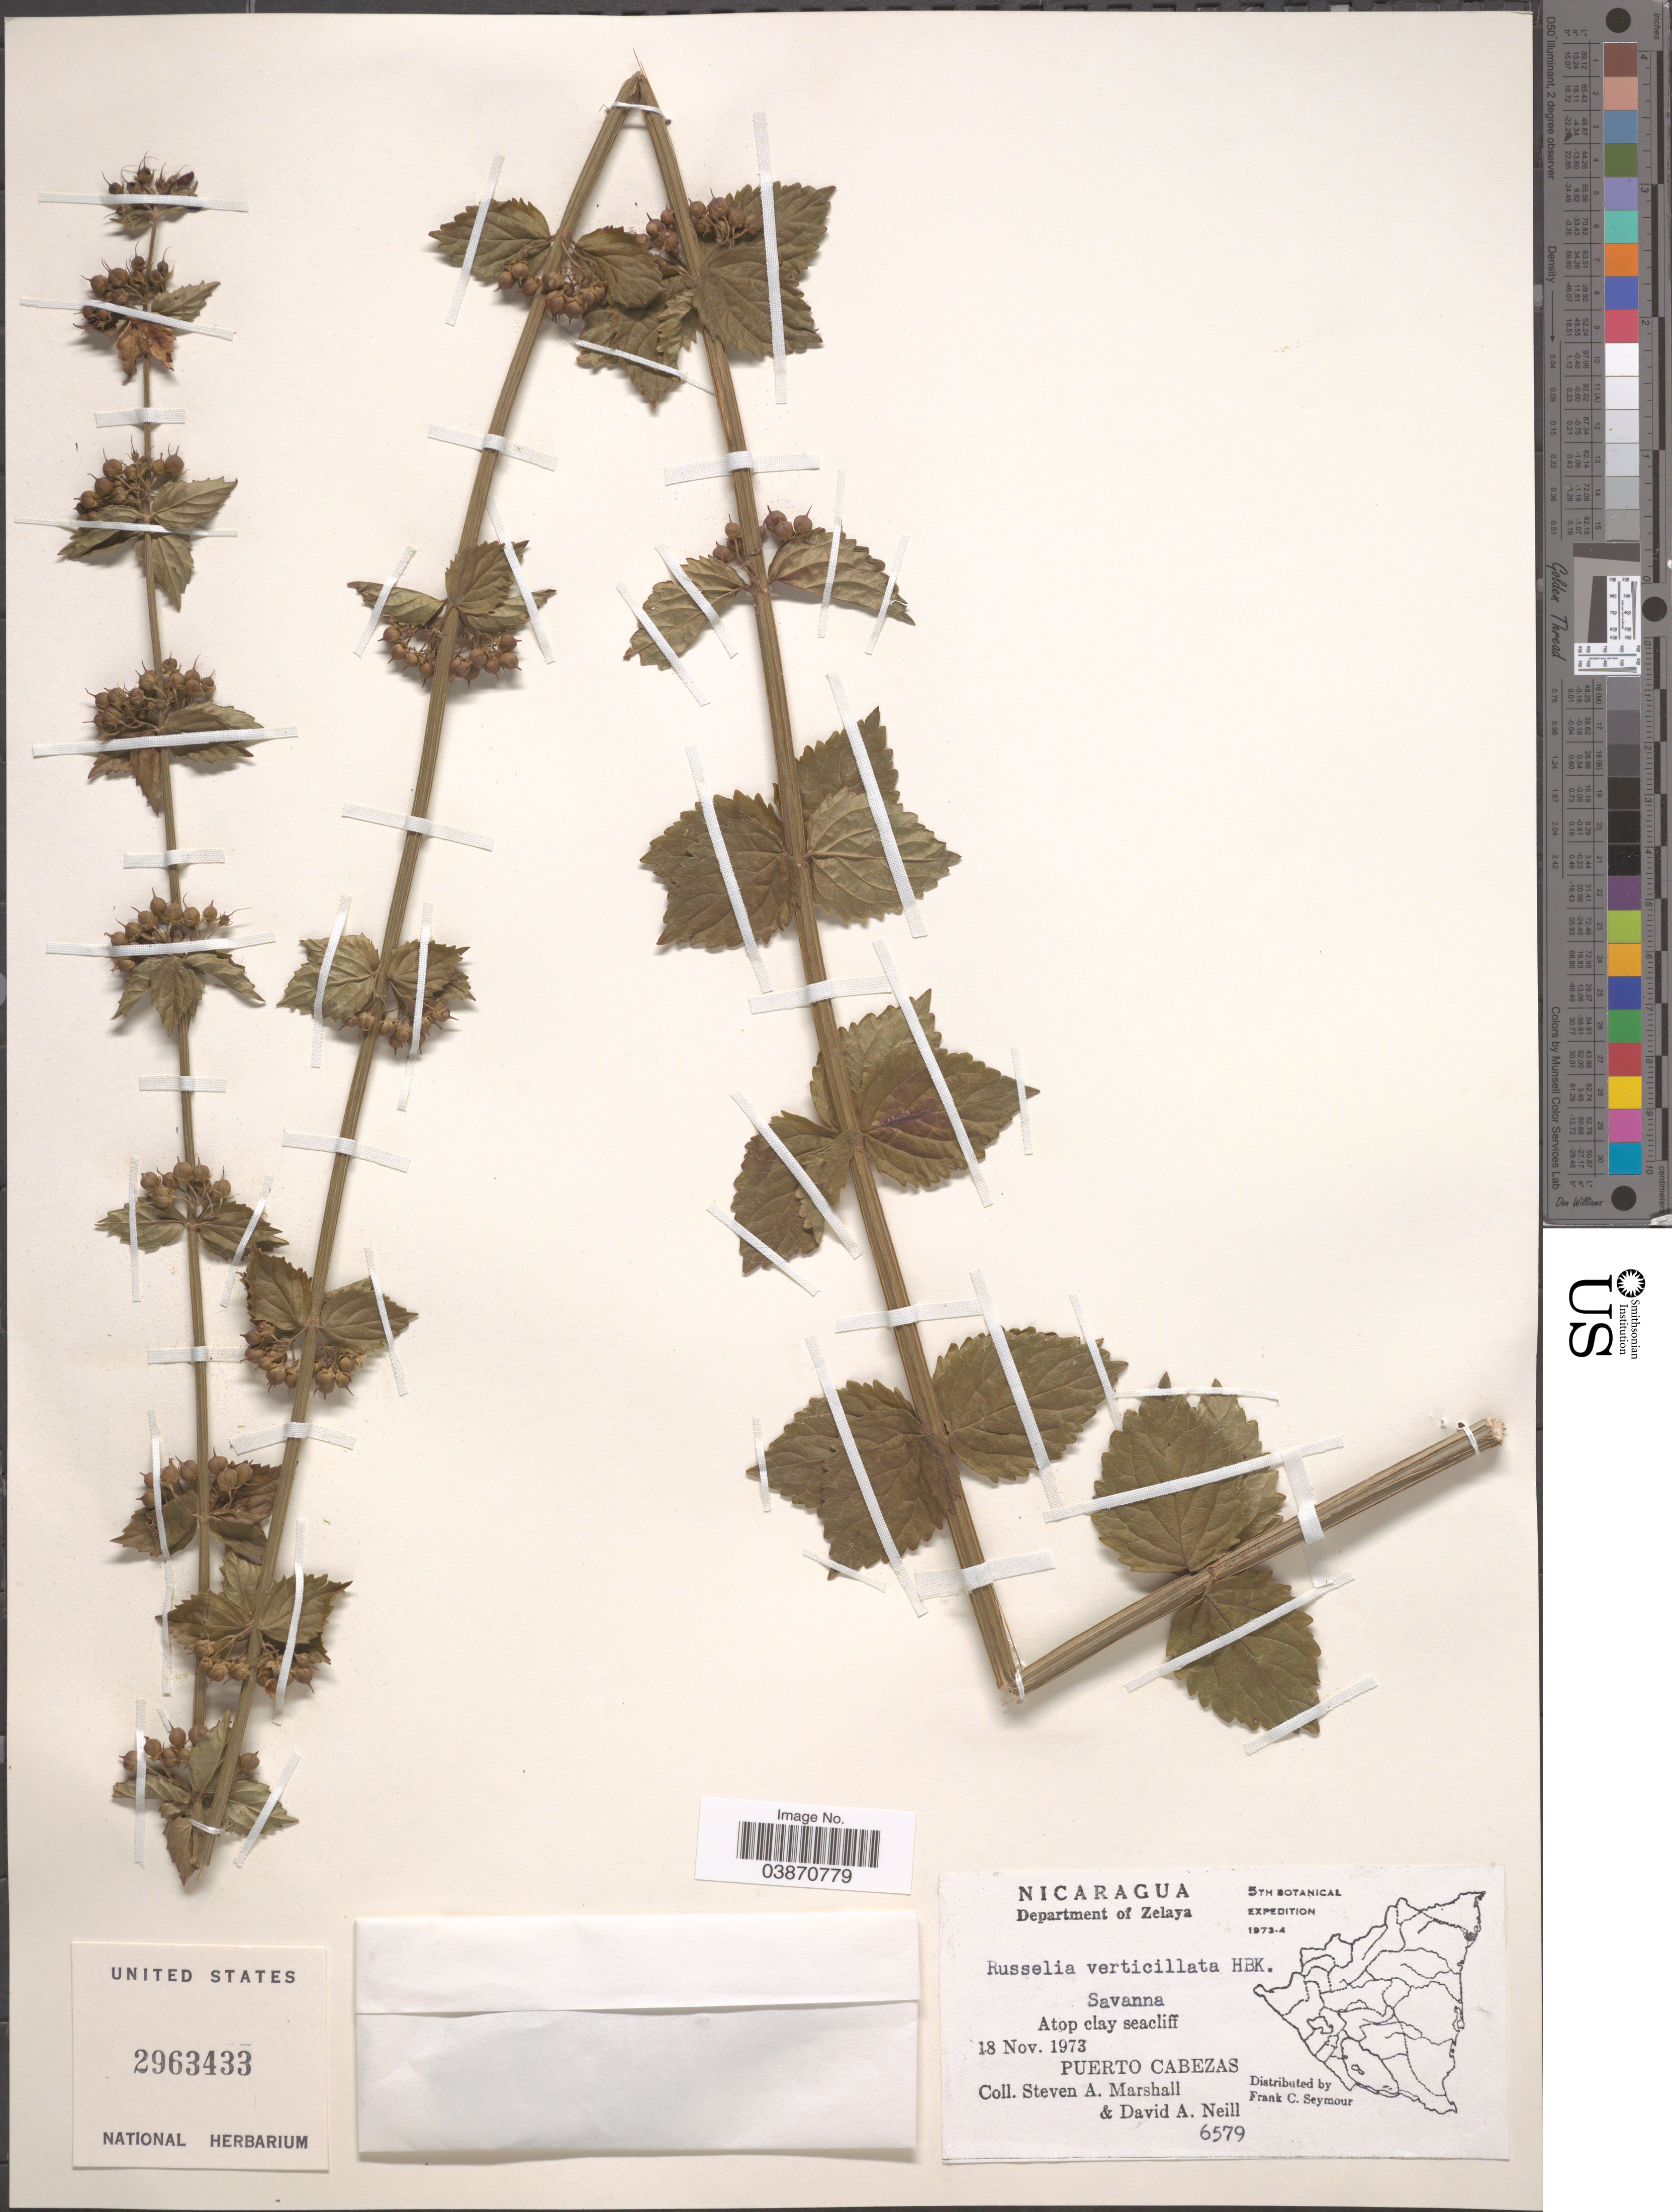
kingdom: Plantae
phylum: Tracheophyta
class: Magnoliopsida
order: Lamiales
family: Plantaginaceae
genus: Russelia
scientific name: Russelia verticillata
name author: Kunth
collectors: S. A. Marshall & D. A. Neil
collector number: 6579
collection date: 1973-11-18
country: Nicaragua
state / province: Atlántico Norte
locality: Department of Zelaya. Atop clay seacliff. Puerto Cabezas.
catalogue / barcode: US 2963433